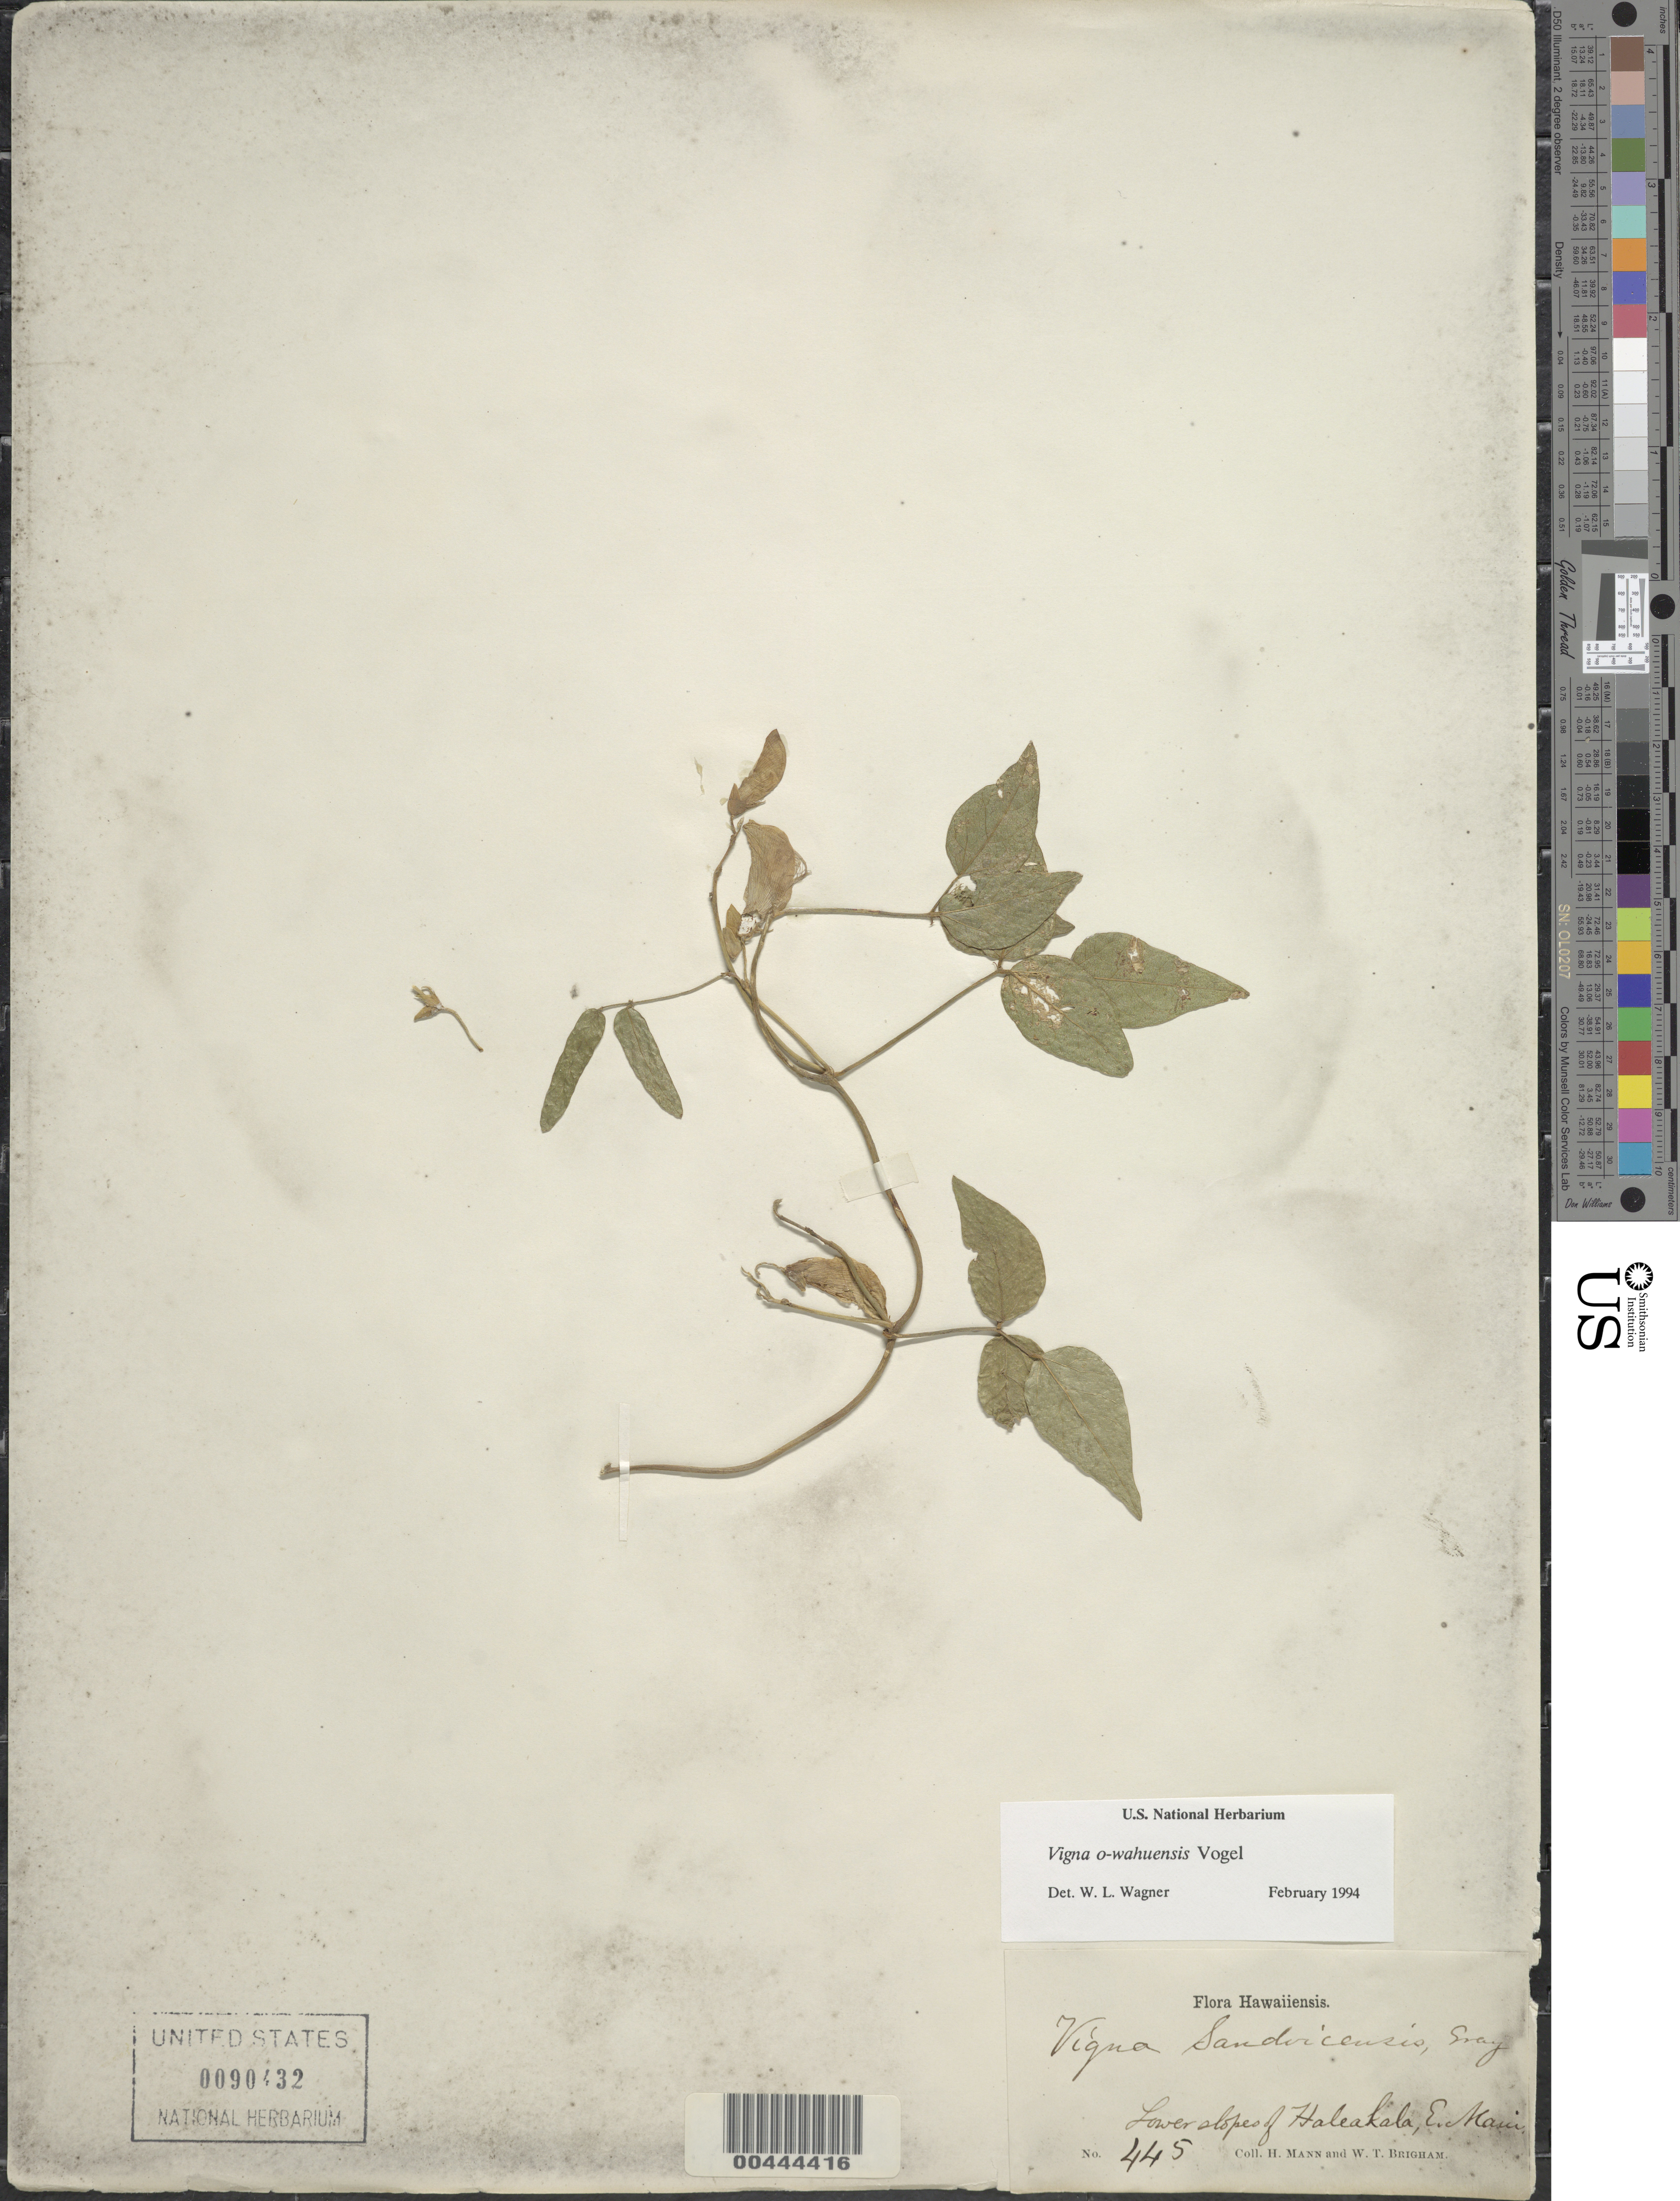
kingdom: Plantae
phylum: Tracheophyta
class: Magnoliopsida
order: Fabales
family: Fabaceae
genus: Vigna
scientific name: Vigna owahuensis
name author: Vogel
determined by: Wagner, W. L., (BOT), Smithsonian Institution - National Museum of Natural History (UNITED STATES)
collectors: H. Mann & W. T. Brigham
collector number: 445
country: United States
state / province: Hawaii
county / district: Maui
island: Maui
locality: Lower slopes of Haleakala, E. Maui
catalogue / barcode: US 90432